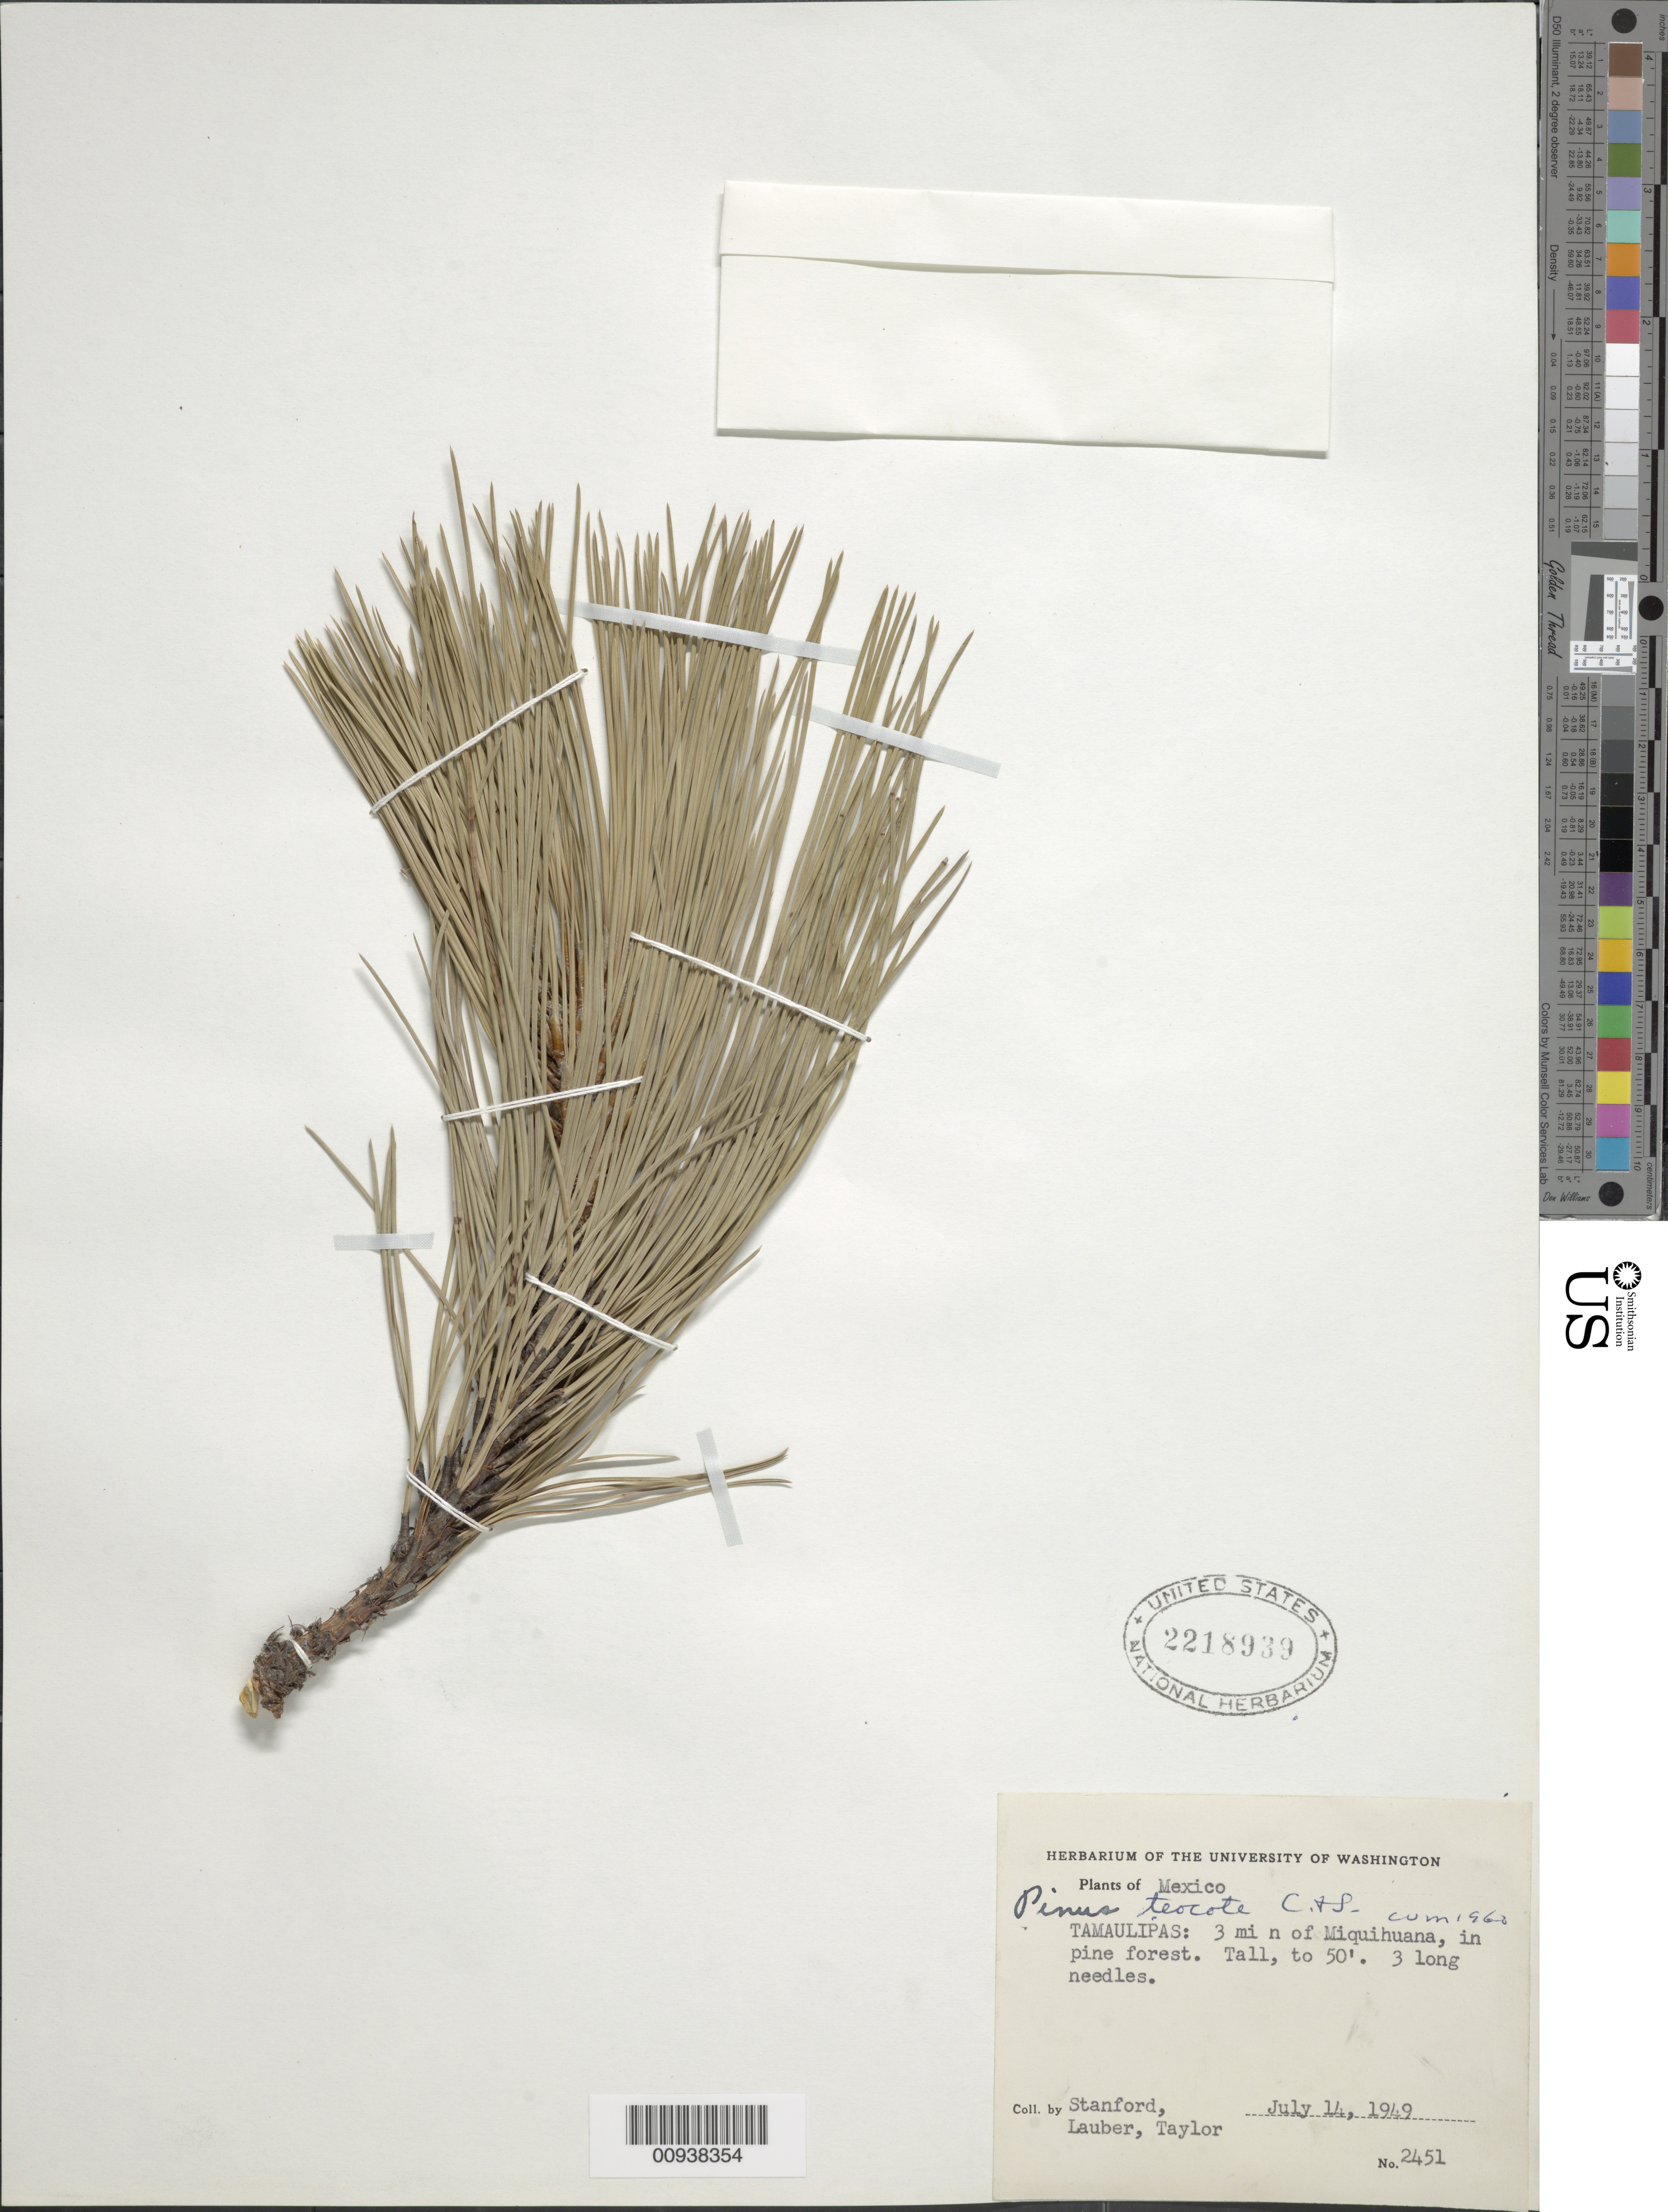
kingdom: Plantae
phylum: Tracheophyta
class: Pinopsida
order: Pinales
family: Pinaceae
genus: Pinus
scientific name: Pinus teocote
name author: Schltdl. & Cham.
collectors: -. Stanford, Lauber, -- & -- Taylor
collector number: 2451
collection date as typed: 14 Jul 1949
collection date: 1949-07-14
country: Mexico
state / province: Tamaulipas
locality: Tamaulipas, 3 mi N of Miquihuana.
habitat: Pine forest.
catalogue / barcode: US 2218939